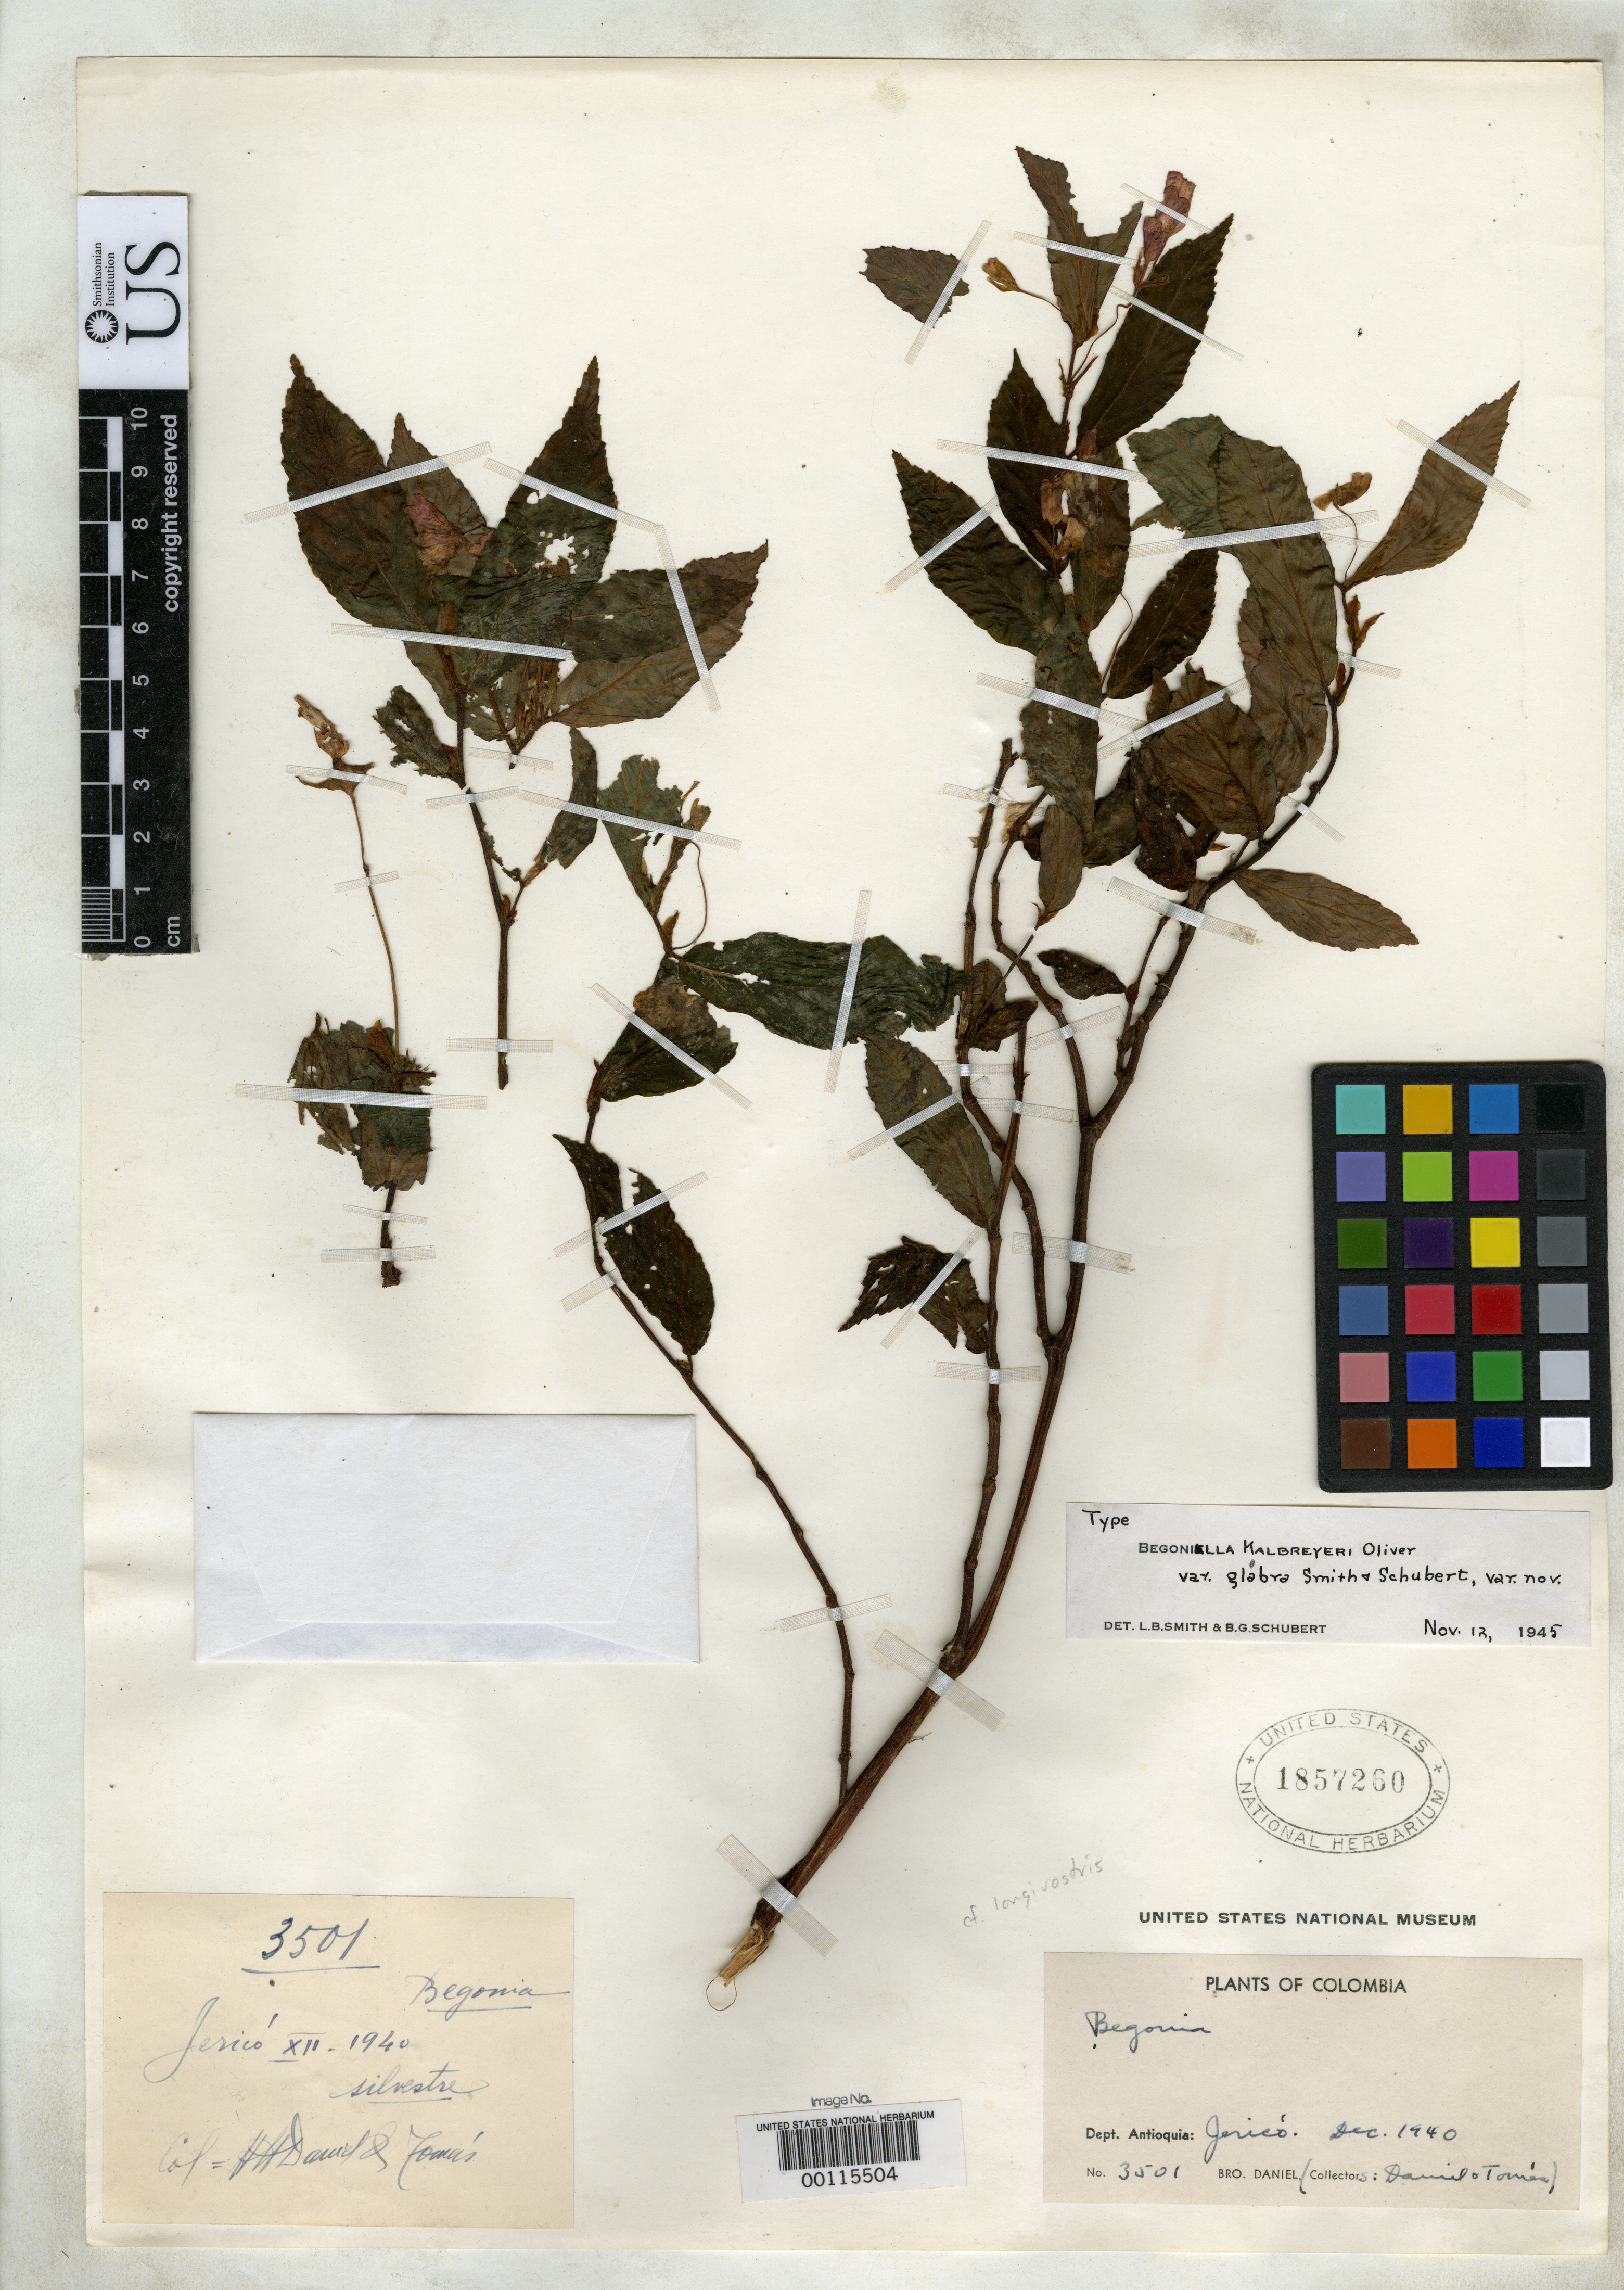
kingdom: Plantae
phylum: Tracheophyta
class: Magnoliopsida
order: Cucurbitales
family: Begoniaceae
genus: Begoniella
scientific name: Begoniella kalbreyeri var. glabra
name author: L.B. Sm. & B.G. Schub.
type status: Holotype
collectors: Bro. Daniel & B. Tomas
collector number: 3501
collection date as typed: Dec 1940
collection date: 1940-12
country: Colombia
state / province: Antioquia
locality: Jerico.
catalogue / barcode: US 1857260